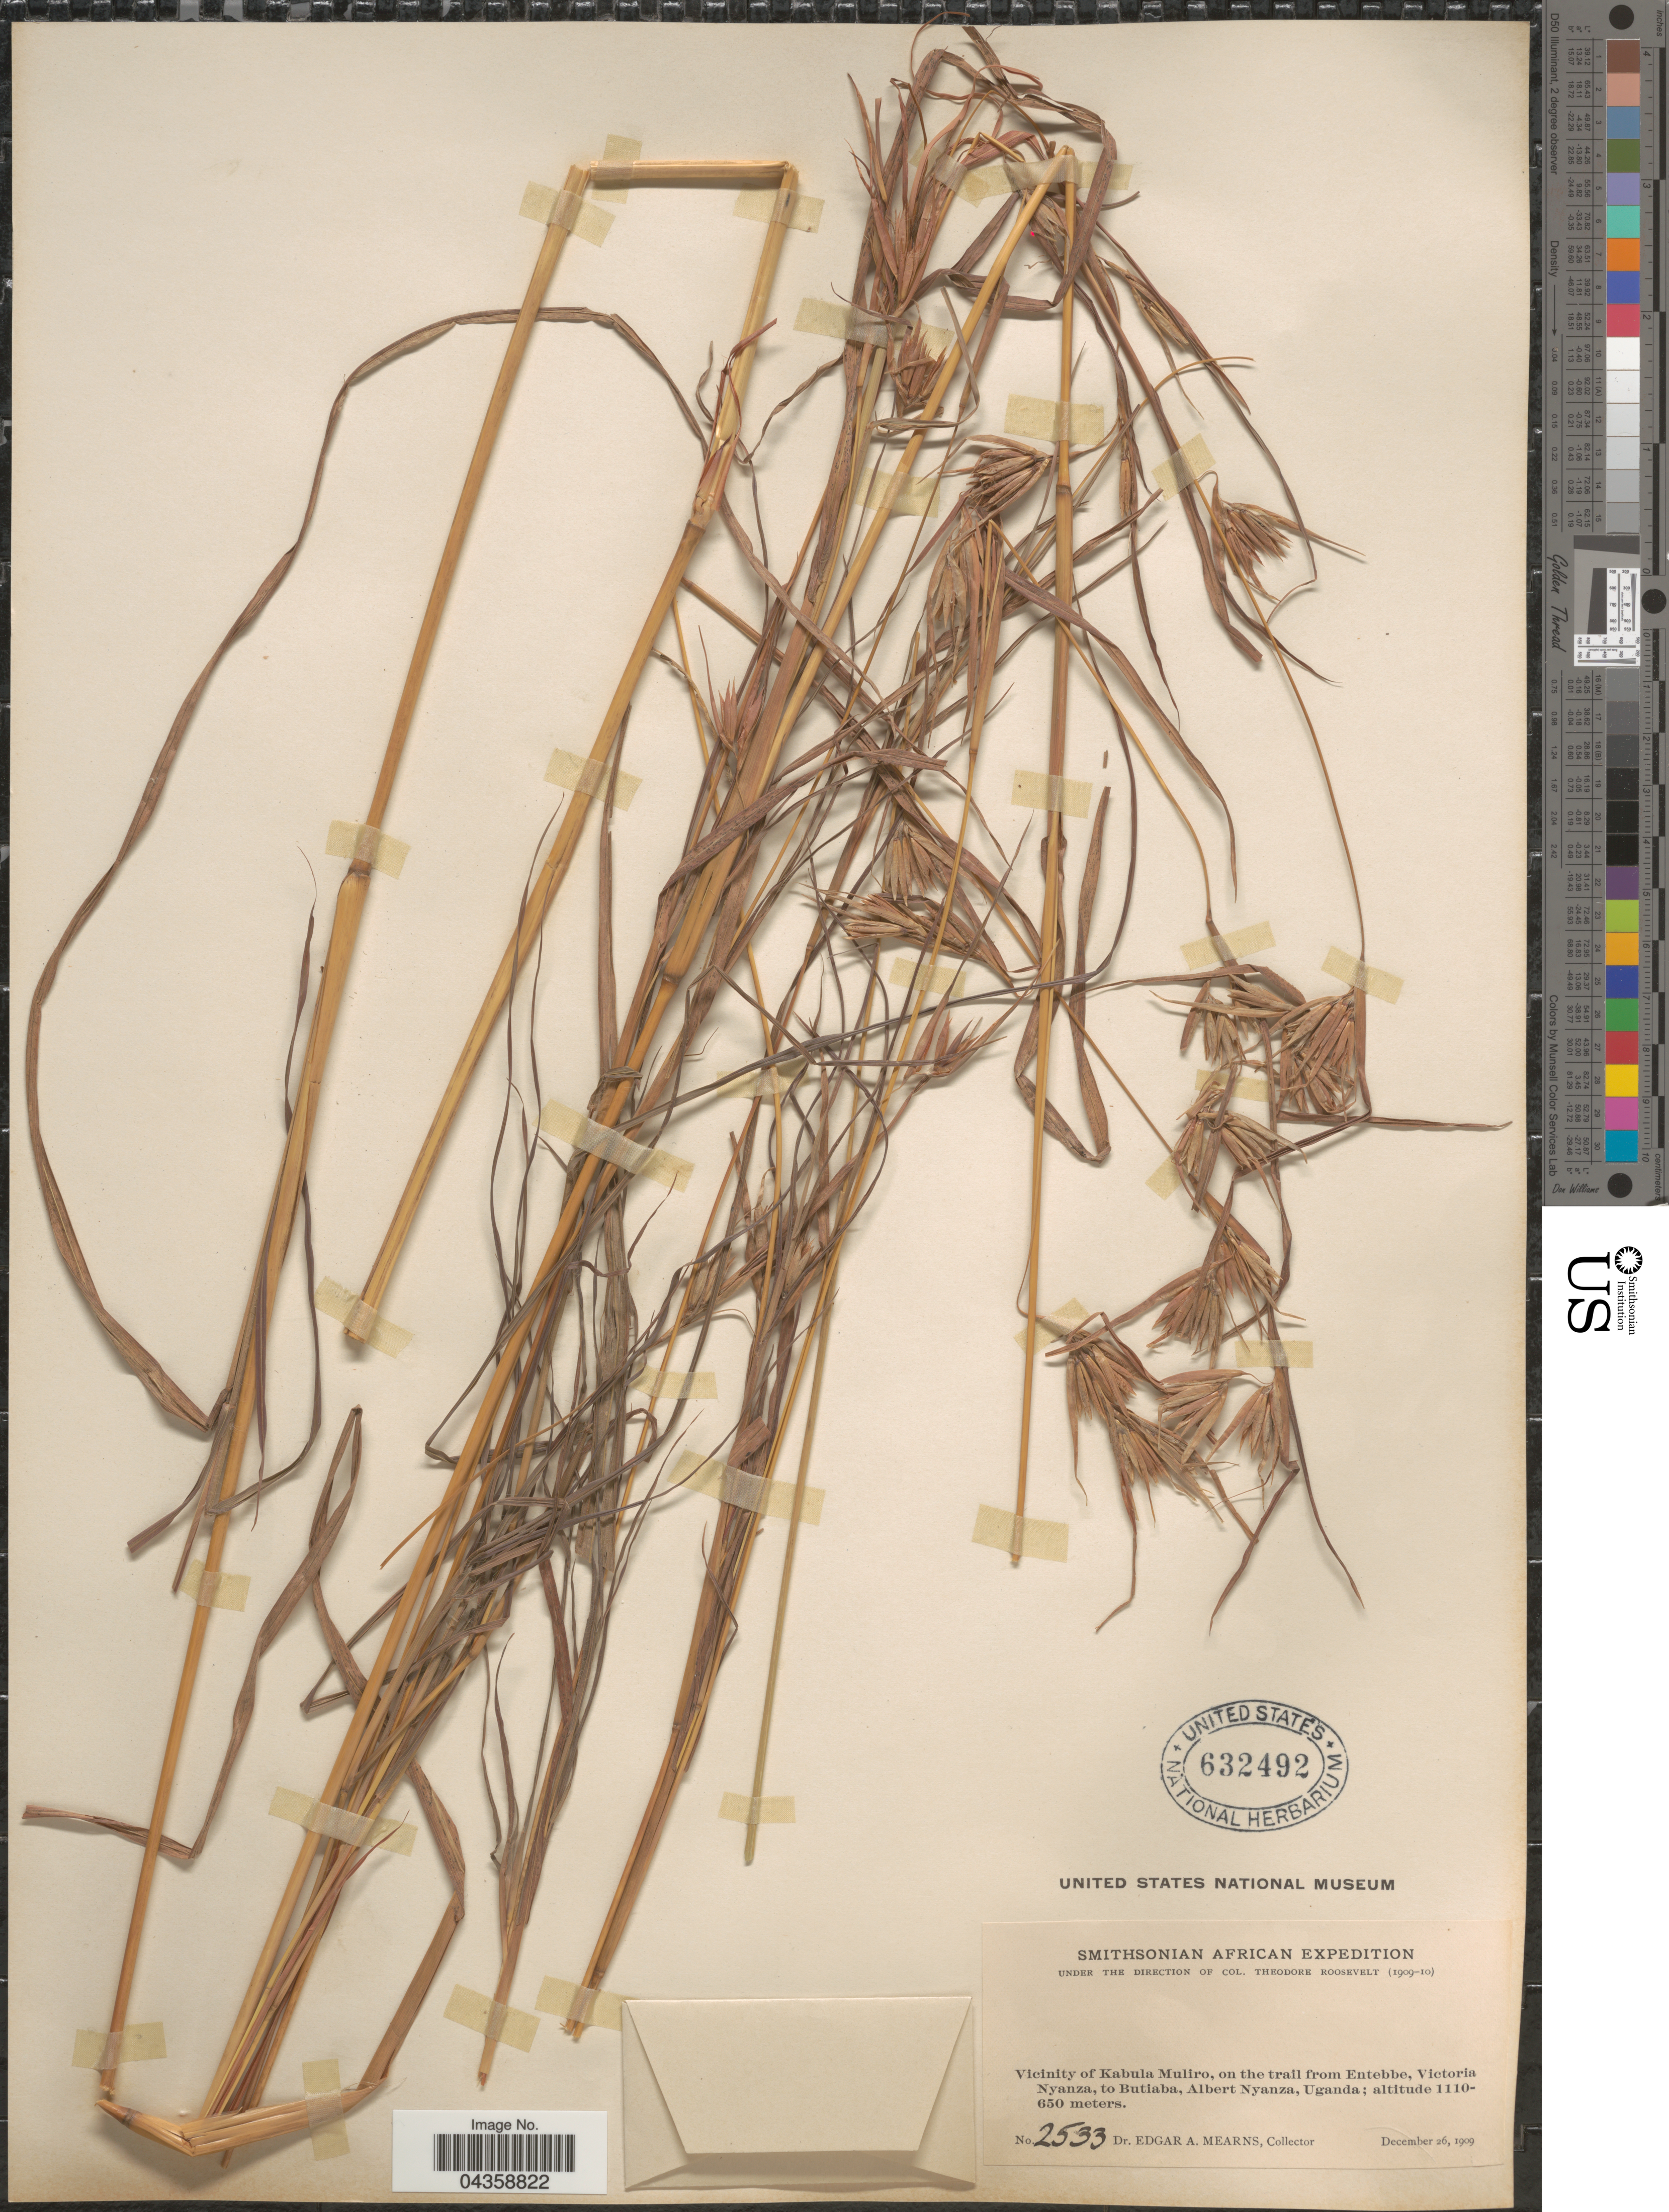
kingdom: Plantae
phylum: Tracheophyta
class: Liliopsida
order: Poales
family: Poaceae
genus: Themeda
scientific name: Themeda triandra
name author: Forssk.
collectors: E. A. Mearns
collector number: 2533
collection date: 1909-12-26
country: Uganda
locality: Smithsonian African Expedition. Vicinity of Kabula Muliro, on the trail from Entebbe, Victoria Nyanza, to Butiaba, Albert Nyanza.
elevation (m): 650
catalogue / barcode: US 632492